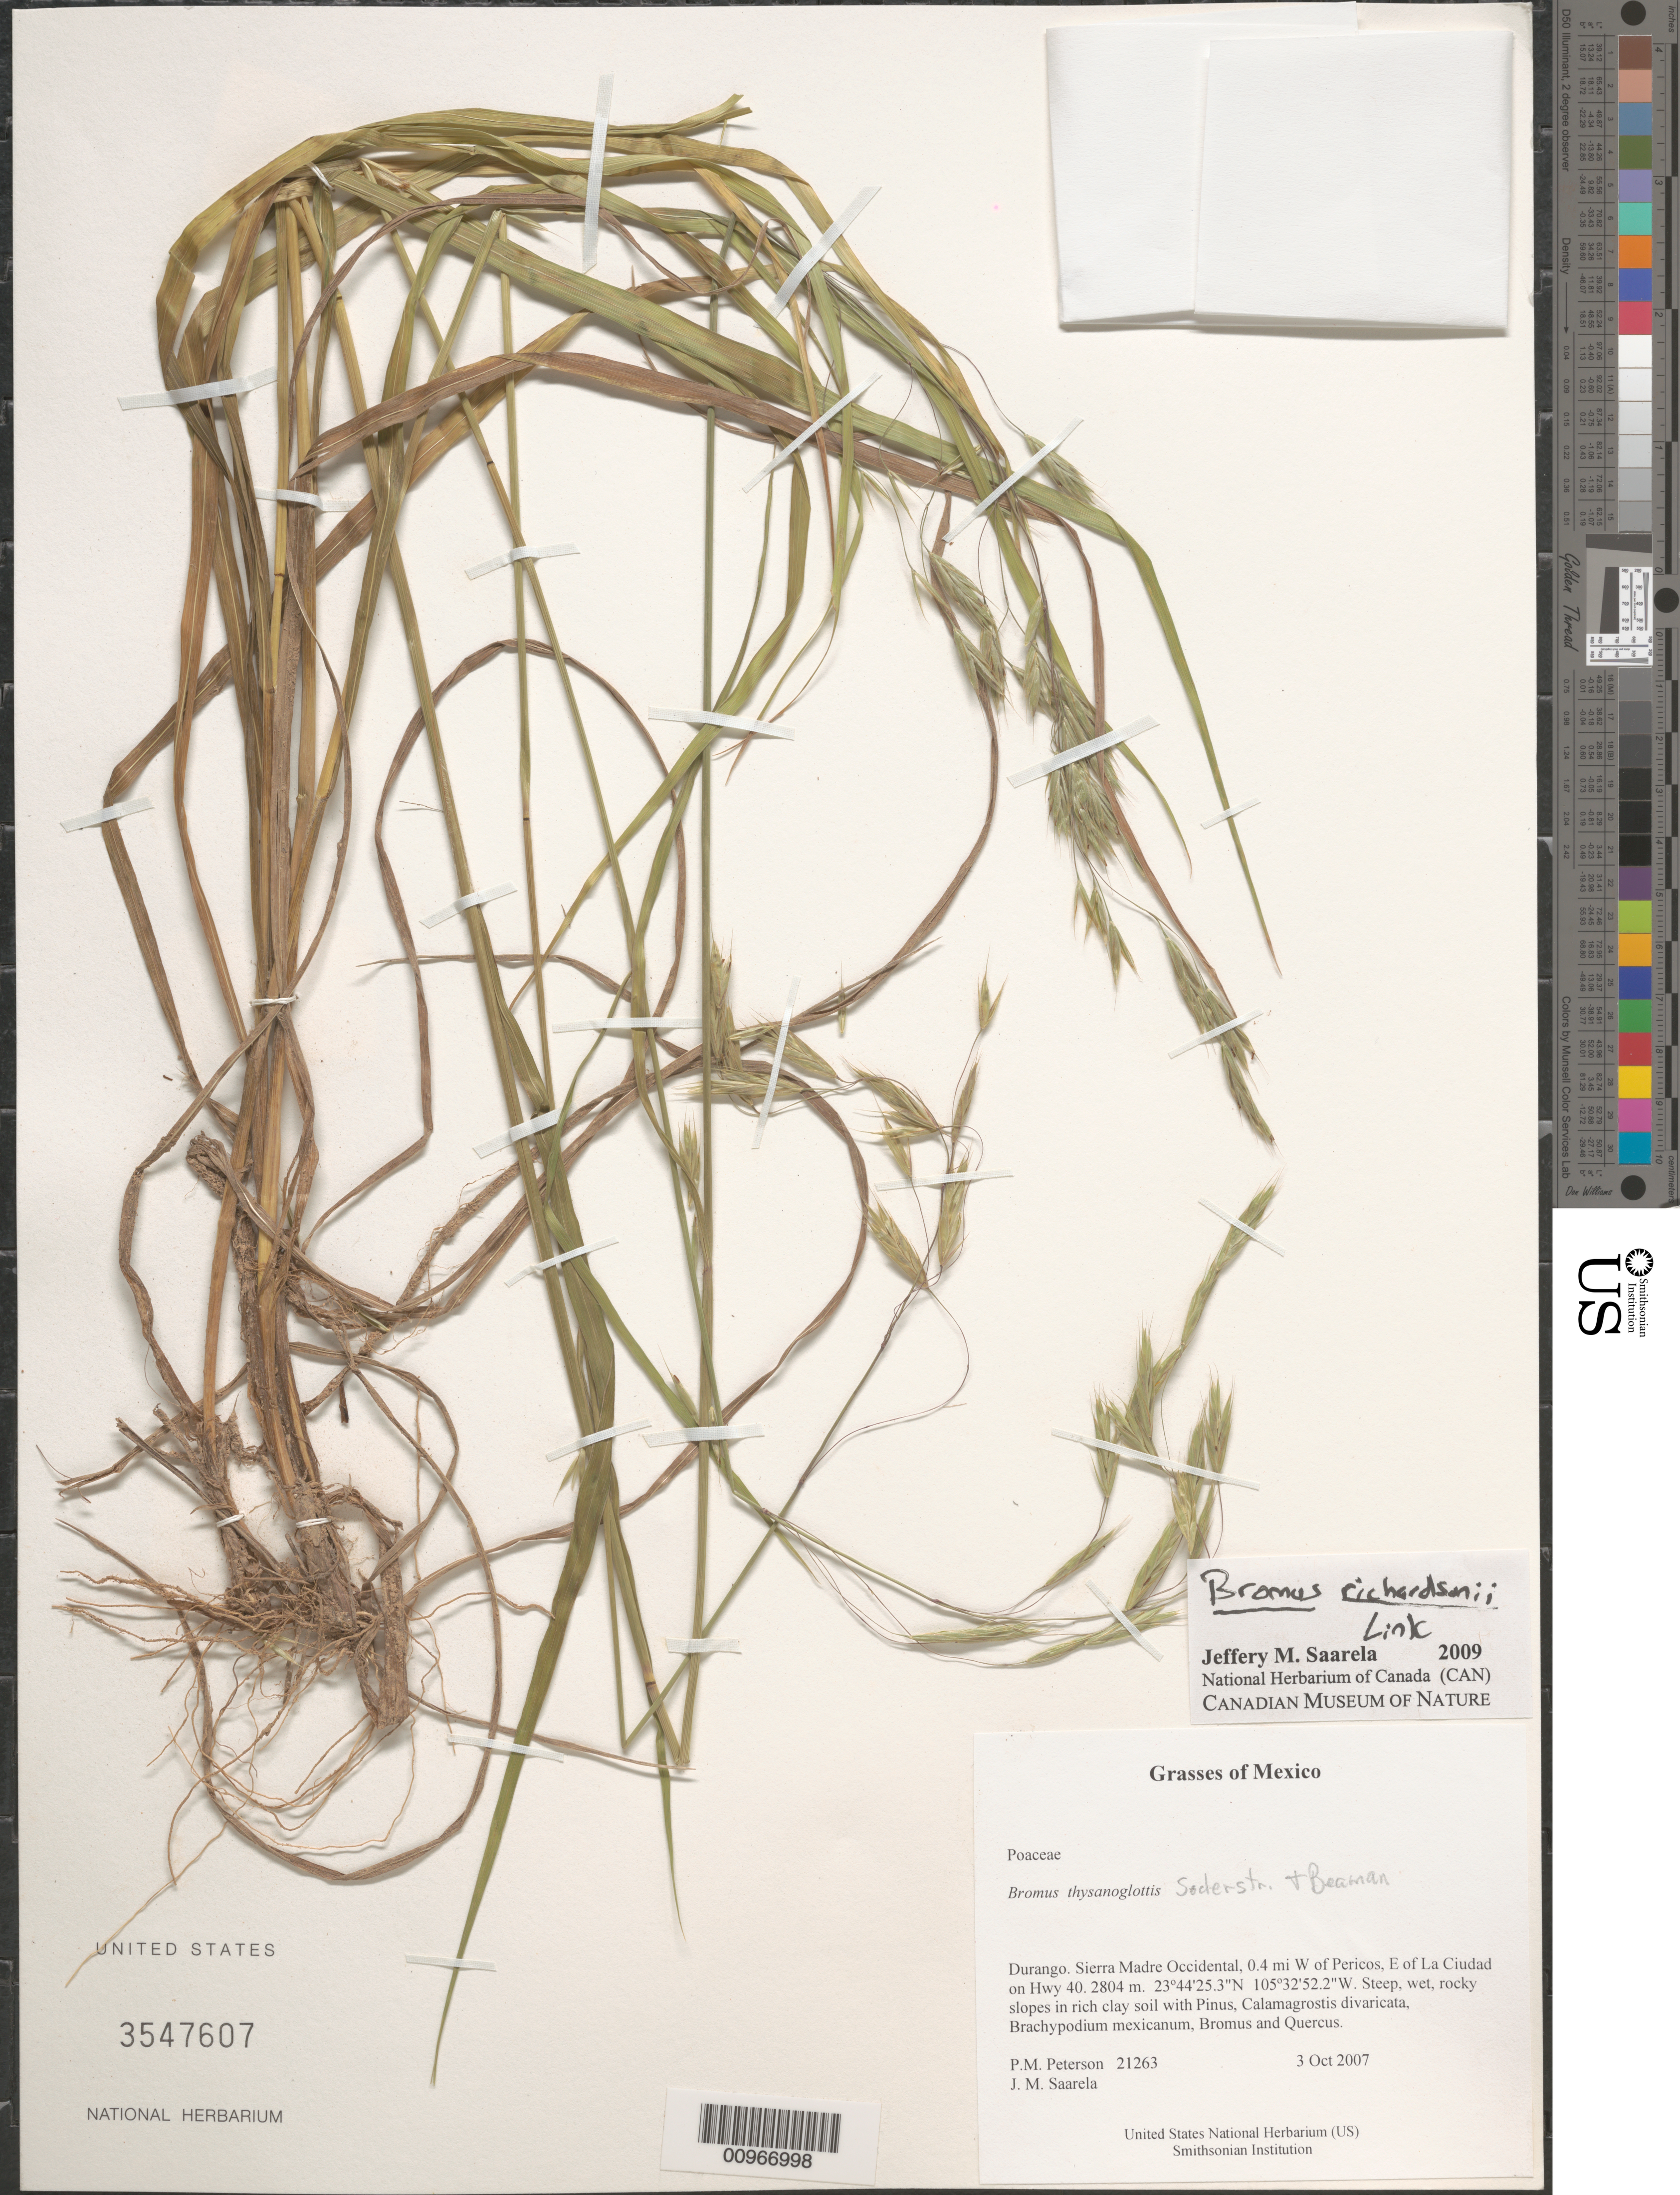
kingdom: Plantae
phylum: Tracheophyta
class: Liliopsida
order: Poales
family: Poaceae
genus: Bromus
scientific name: Bromus richardsonii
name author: Link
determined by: Saarela, J. M., (CAN), Canadian Museum of Nature (CANADA)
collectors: P. M. Peterson & J. Saarela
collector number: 21263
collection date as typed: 03 Oct 2007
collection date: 2007-10-03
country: Mexico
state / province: Durango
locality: Sierra Madre Occidental, 0.4 mi W of Pericos, E of La Ciudad on Hwy 40.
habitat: Steep, wet, rocky slopes in rich clay soil with Pinus, Calamagrostis divaricata, Brachypodium mexicanum, Bromus and Quercus.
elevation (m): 2804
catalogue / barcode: US 3547607